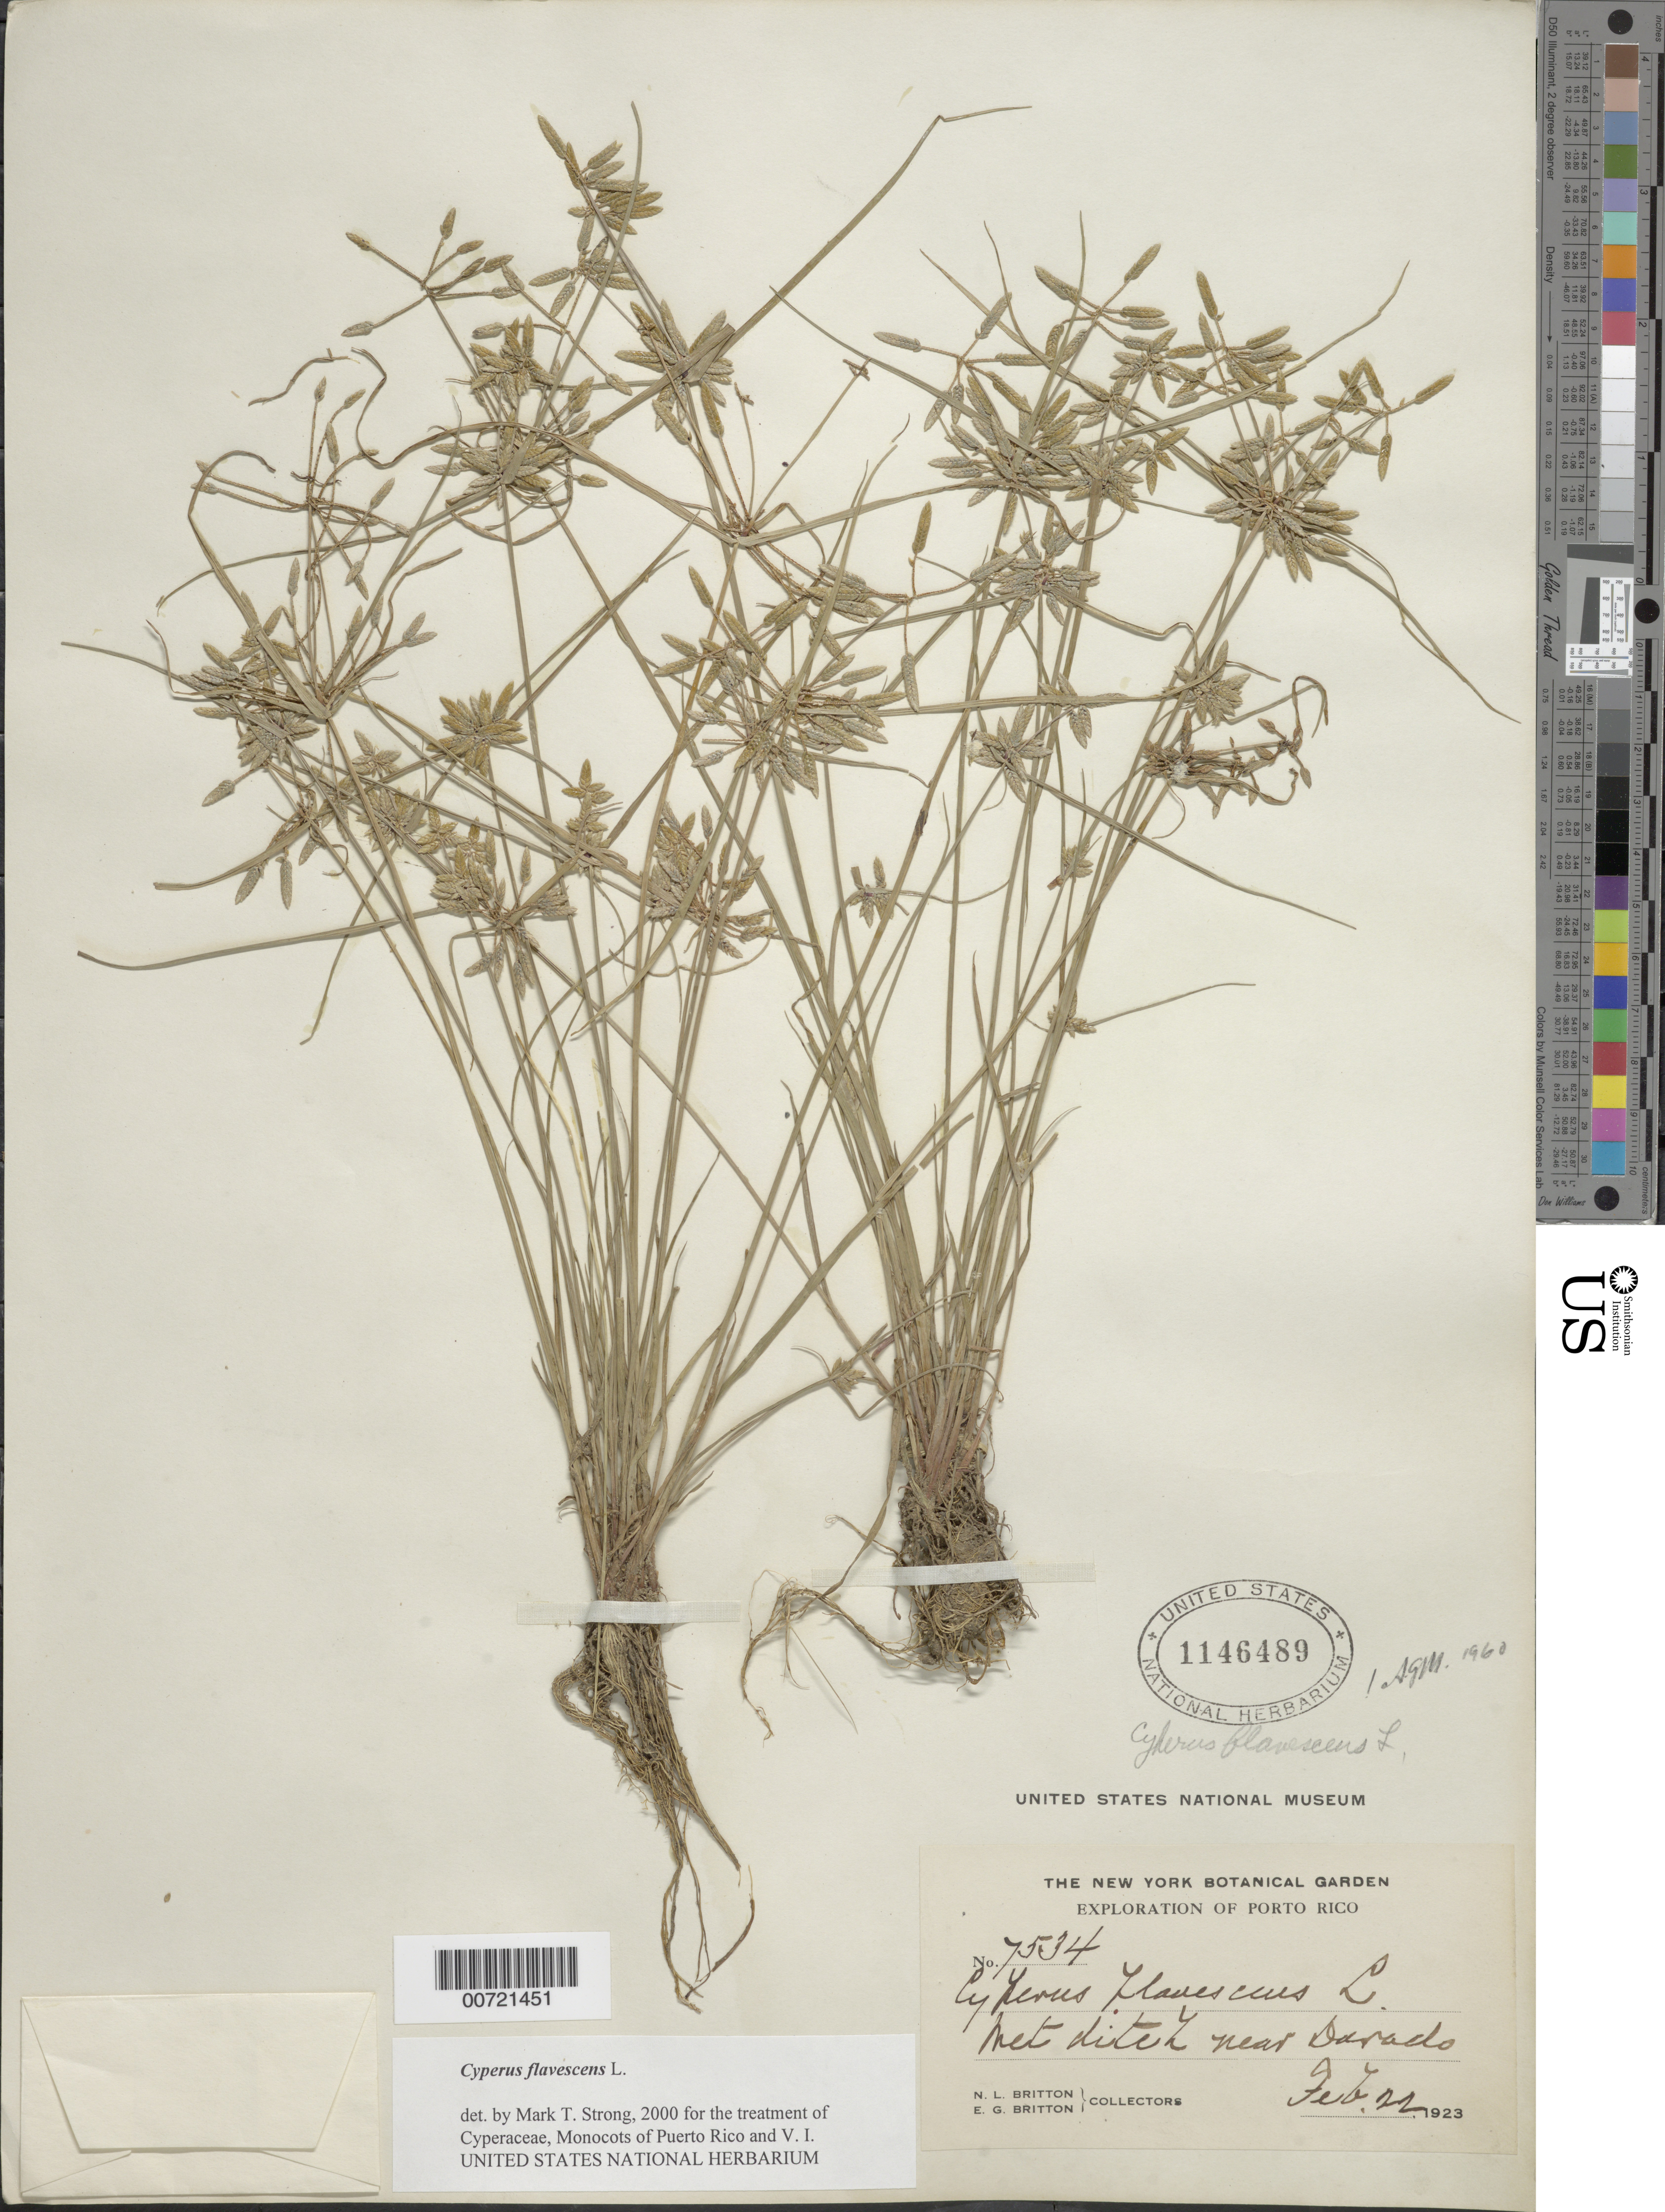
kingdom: Plantae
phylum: Tracheophyta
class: Liliopsida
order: Poales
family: Cyperaceae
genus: Cyperus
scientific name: Cyperus flavescens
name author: L.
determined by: Strong, M. T., (US), Smithsonian Institution - National Museum of Natural History (UNITED STATES)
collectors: N. Britton & E. G. Britton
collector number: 7534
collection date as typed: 22 Feb 1923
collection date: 1923-02-22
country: Puerto Rico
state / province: Dorado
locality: Near Dorado.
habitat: Wet ditch.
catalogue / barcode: US 1146489